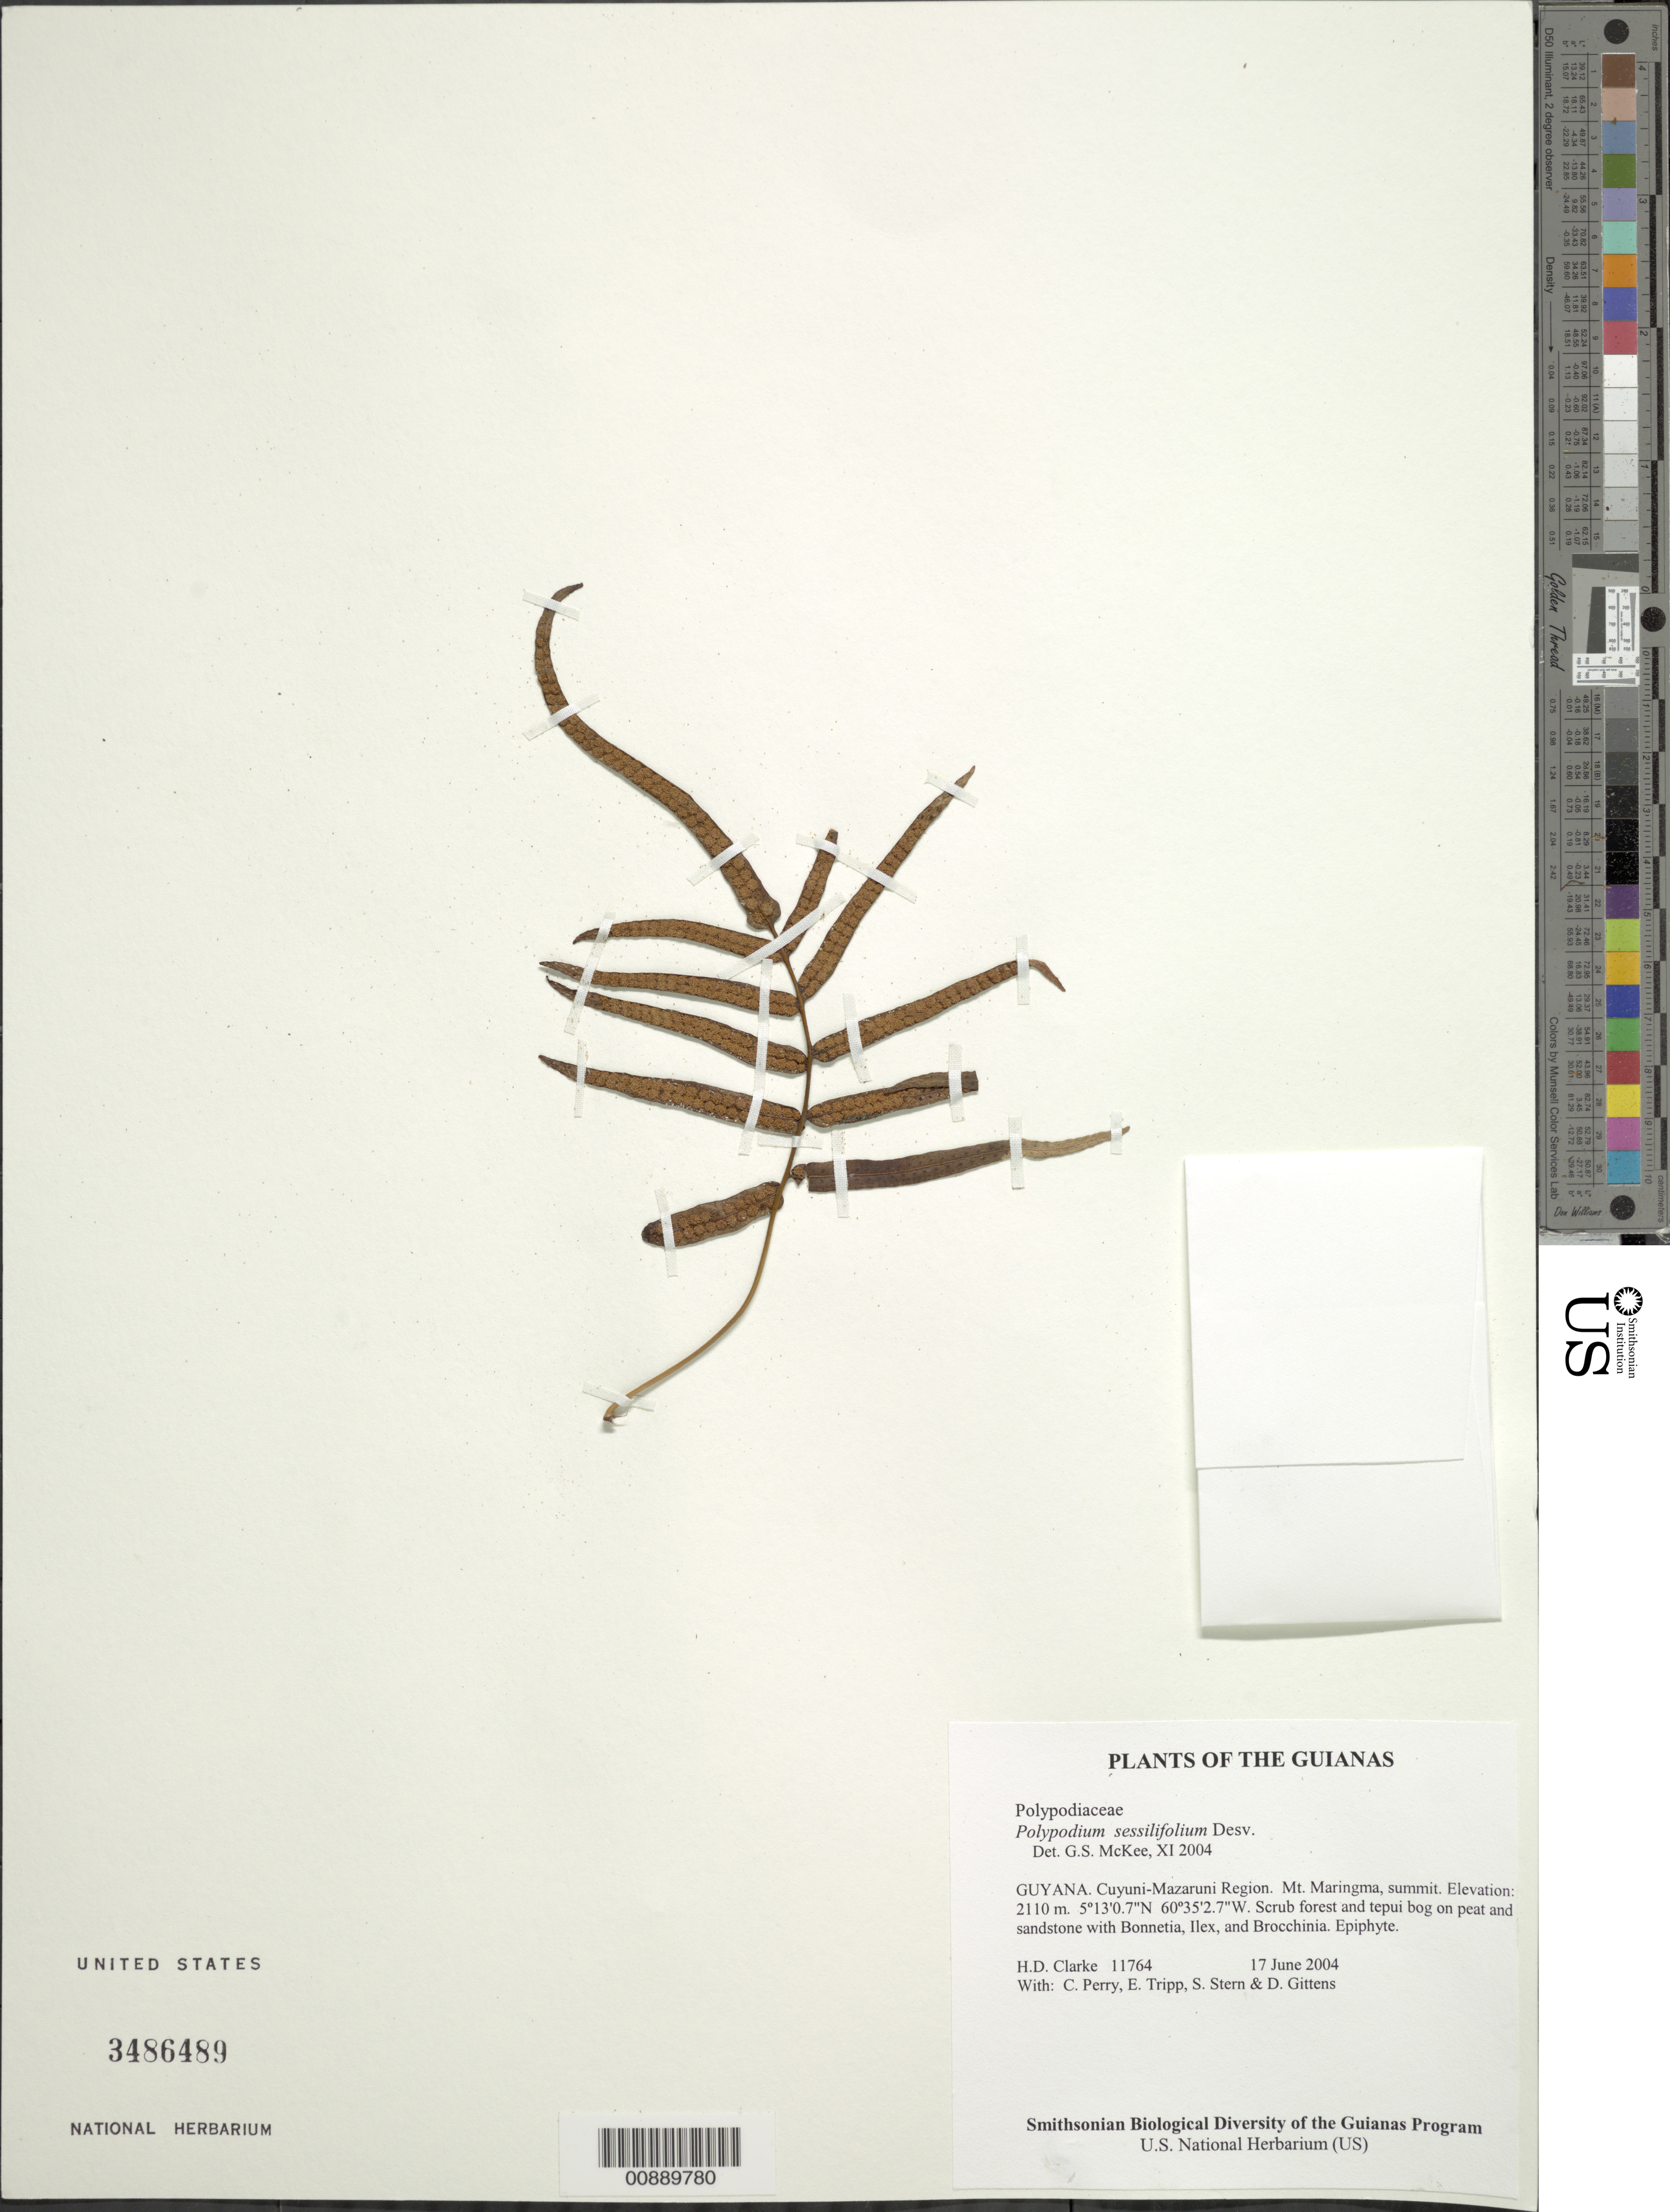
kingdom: Plantae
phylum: Tracheophyta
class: Polypodiopsida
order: Polypodiales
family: Polypodiaceae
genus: Serpocaulon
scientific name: Serpocaulon sessilifolium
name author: (Desv.) A.R. Sm.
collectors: H. D. Clarke, C. Perry, E. Tripp, S. R. Stern & D. Gittens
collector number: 11764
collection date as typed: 17 June 2004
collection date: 2004-06-17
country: Guyana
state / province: Cuyuni-Mazaruni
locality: Mt. Maringma, summit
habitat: Scrub forest and tepui bog on peat and sandstone with Bonnetia, Ilex, and Brocchinia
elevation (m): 2110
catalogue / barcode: US 3486489